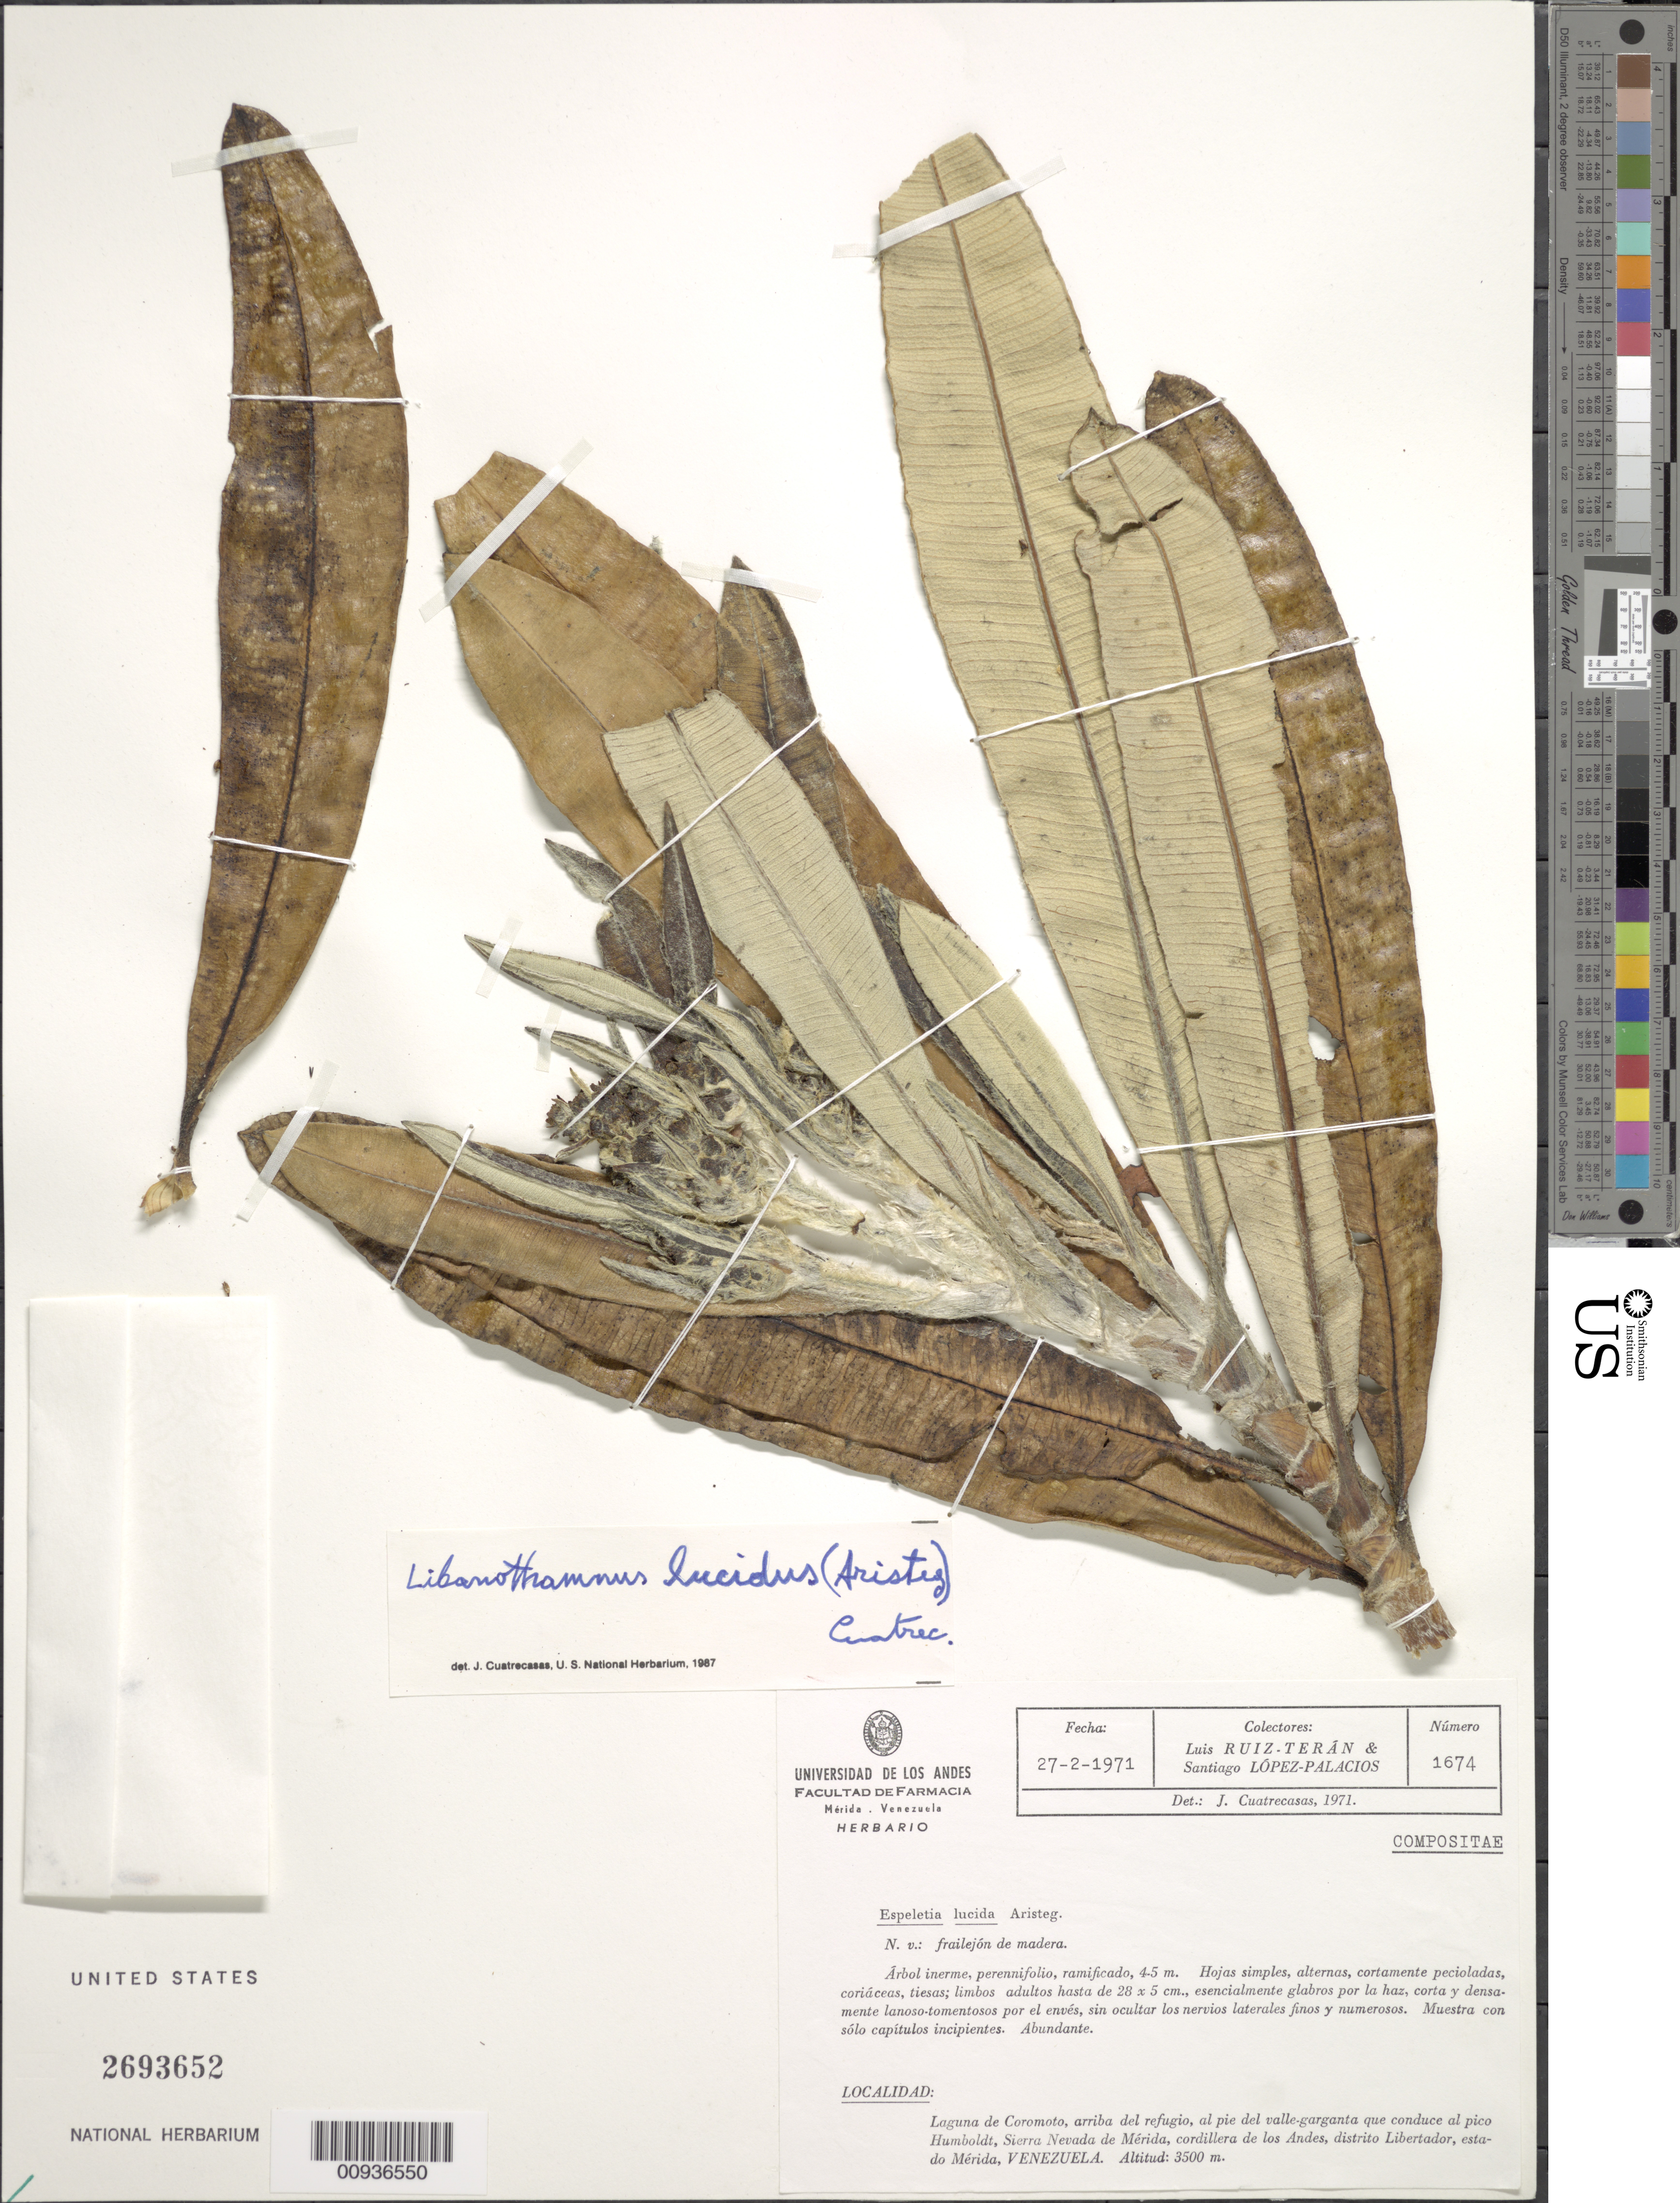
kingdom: Plantae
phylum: Tracheophyta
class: Magnoliopsida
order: Asterales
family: Asteraceae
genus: Libanothamnus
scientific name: Libanothamnus lucidus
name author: Cuatrec.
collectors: L. Teran & S. López-Palacios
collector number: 1674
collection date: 1971-02-27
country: Venezuela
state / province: Mérida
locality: Laguna de Coromoto, al pico Humboldt, Sierra NEvada de Merida, Cordillera de los Andes, Distrito Libertador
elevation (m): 3500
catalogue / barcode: US 2693652